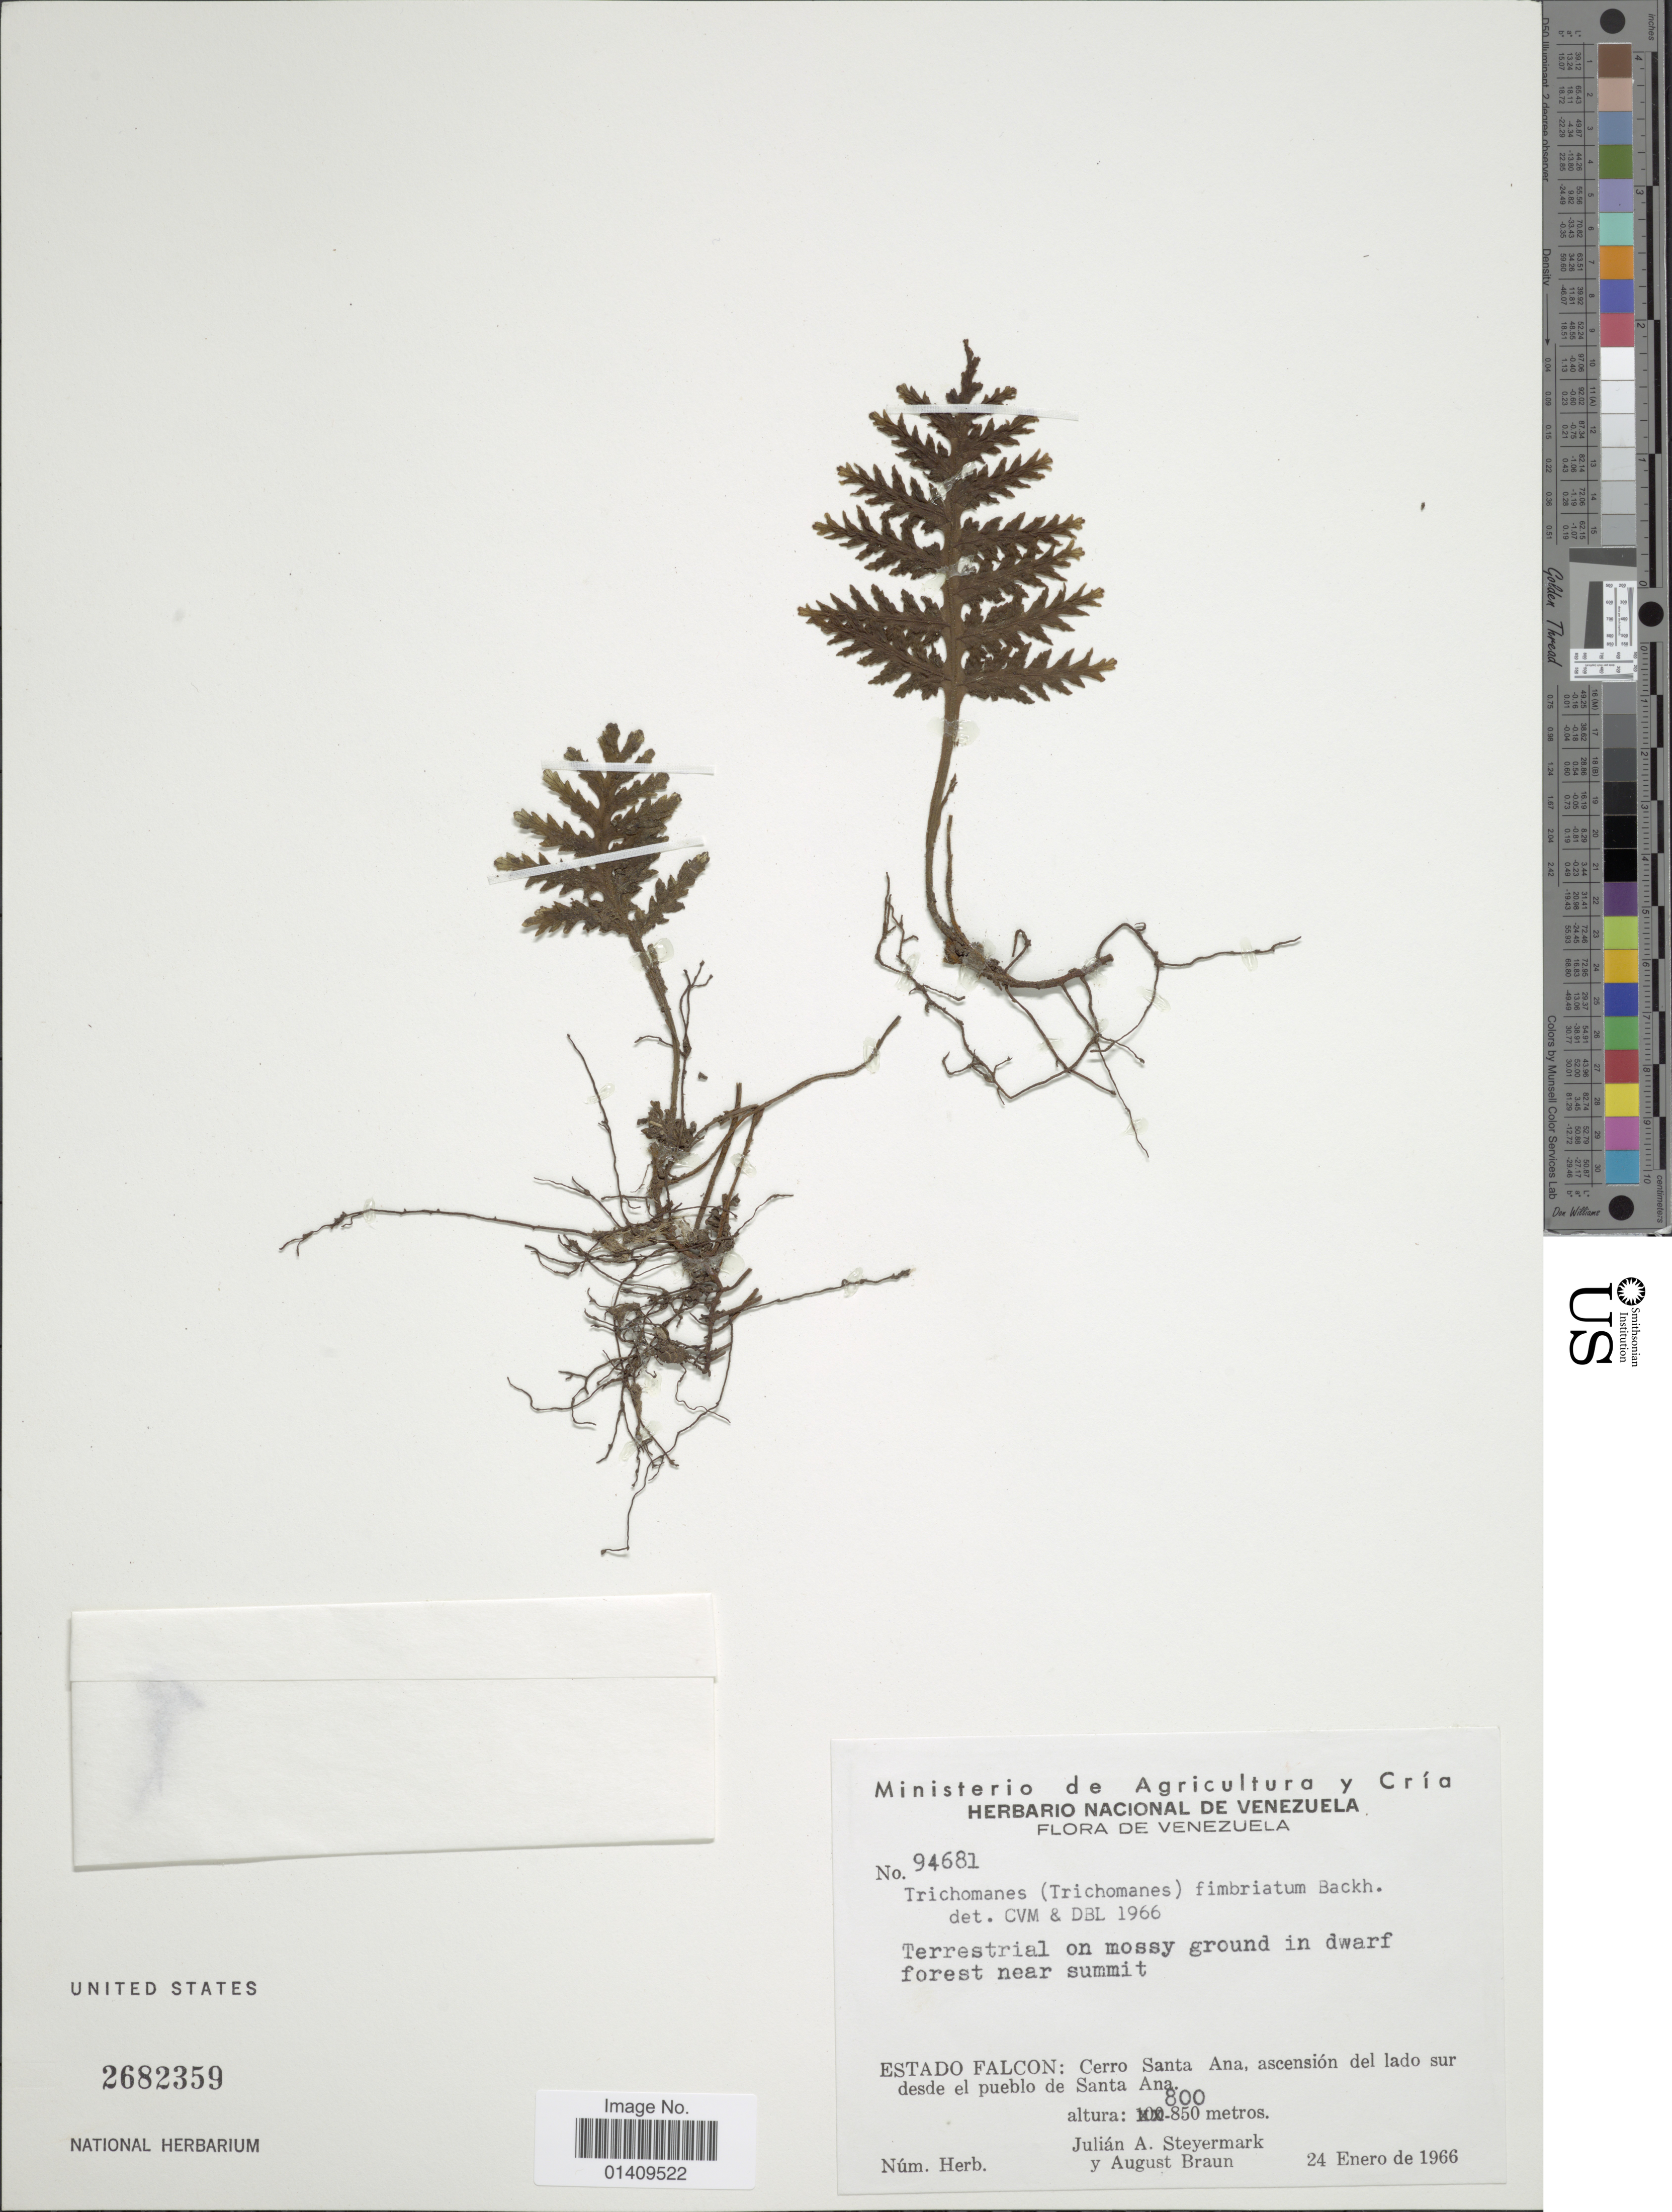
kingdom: Plantae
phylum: Tracheophyta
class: Polypodiopsida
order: Hymenophyllales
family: Hymenophyllaceae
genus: Callistopteris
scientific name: Callistopteris superba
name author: (Backh. ex T. Moore) Ebihara & K. Iwats.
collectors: J. Steyermark & A. Braun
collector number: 94681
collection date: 1966-01-24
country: Venezuela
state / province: Falcón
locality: Estado Falcon: Cerro Sant Ana ascension del lado sur desde el pueblo de Santa Ana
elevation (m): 800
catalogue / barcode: US 2682359